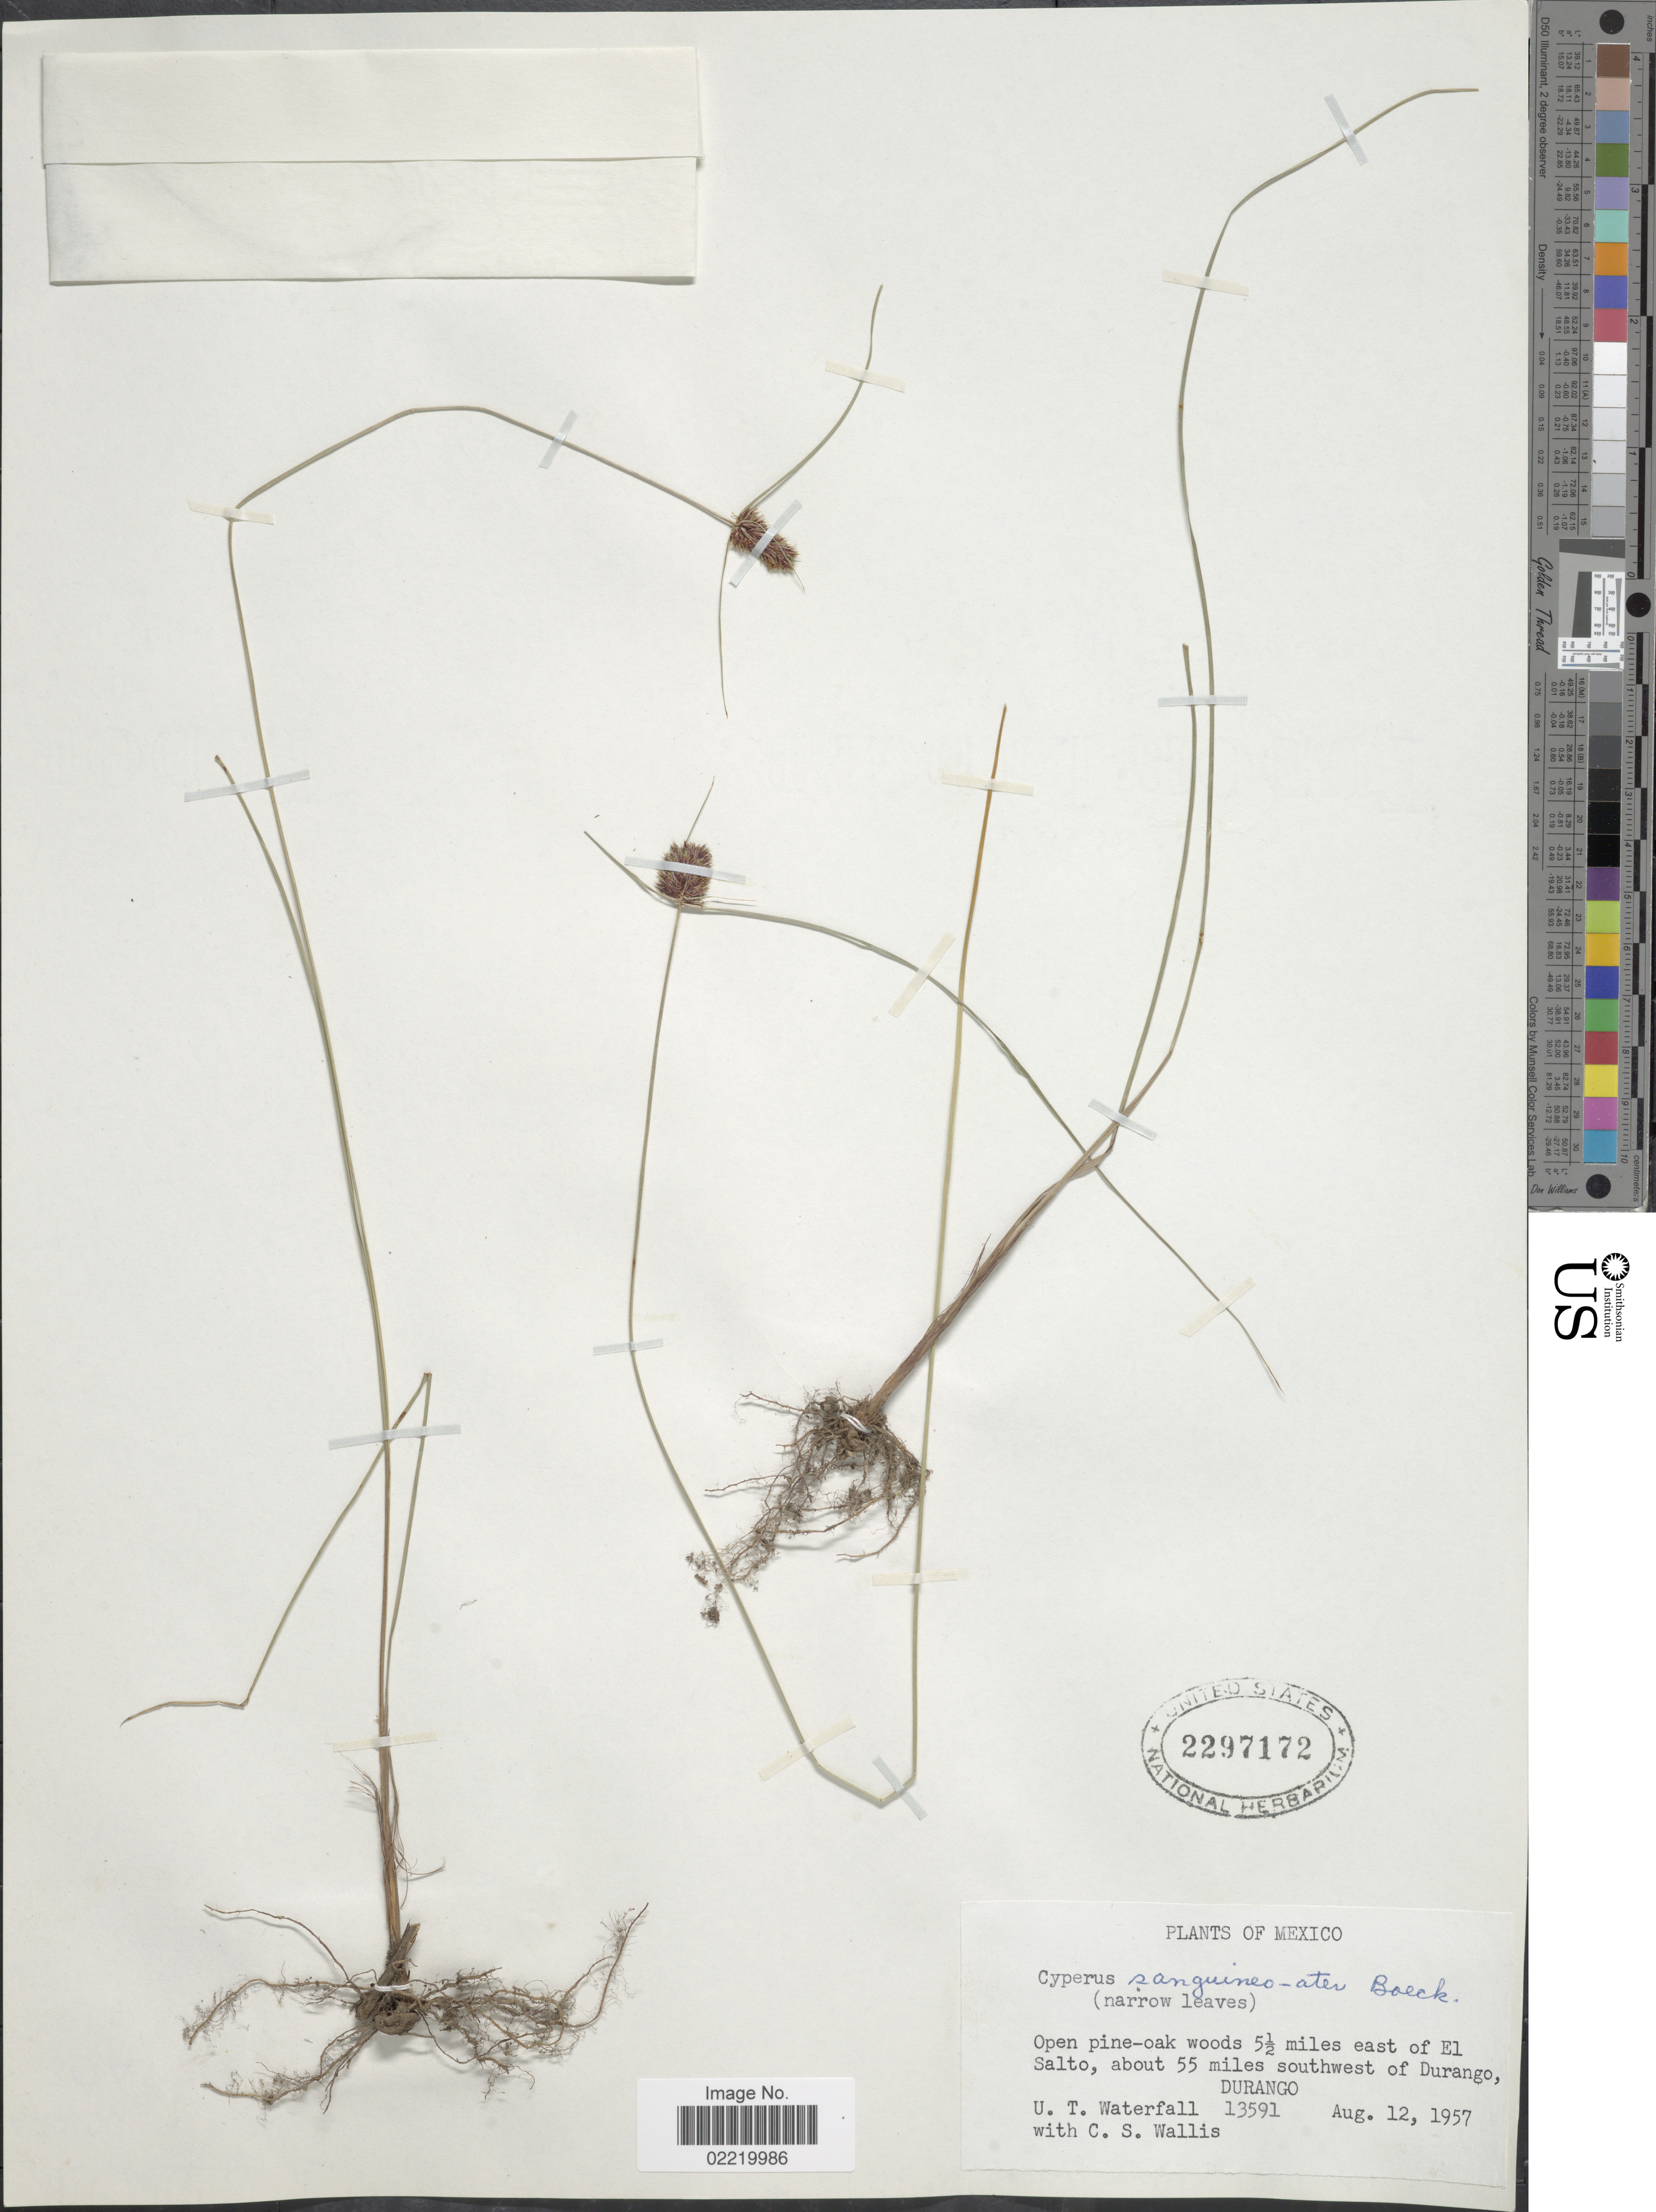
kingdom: Plantae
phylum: Tracheophyta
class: Liliopsida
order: Poales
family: Cyperaceae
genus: Cyperus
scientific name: Cyperus sanguineoater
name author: Boeckeler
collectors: U. T. Waterfall & C. S. Wallis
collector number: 13591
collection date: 1957-08-12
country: Mexico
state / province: Durango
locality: Open pine-oak woods 51/2 miles east of El Salto, about 55 miles southwest of Durango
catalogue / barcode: US 2297172